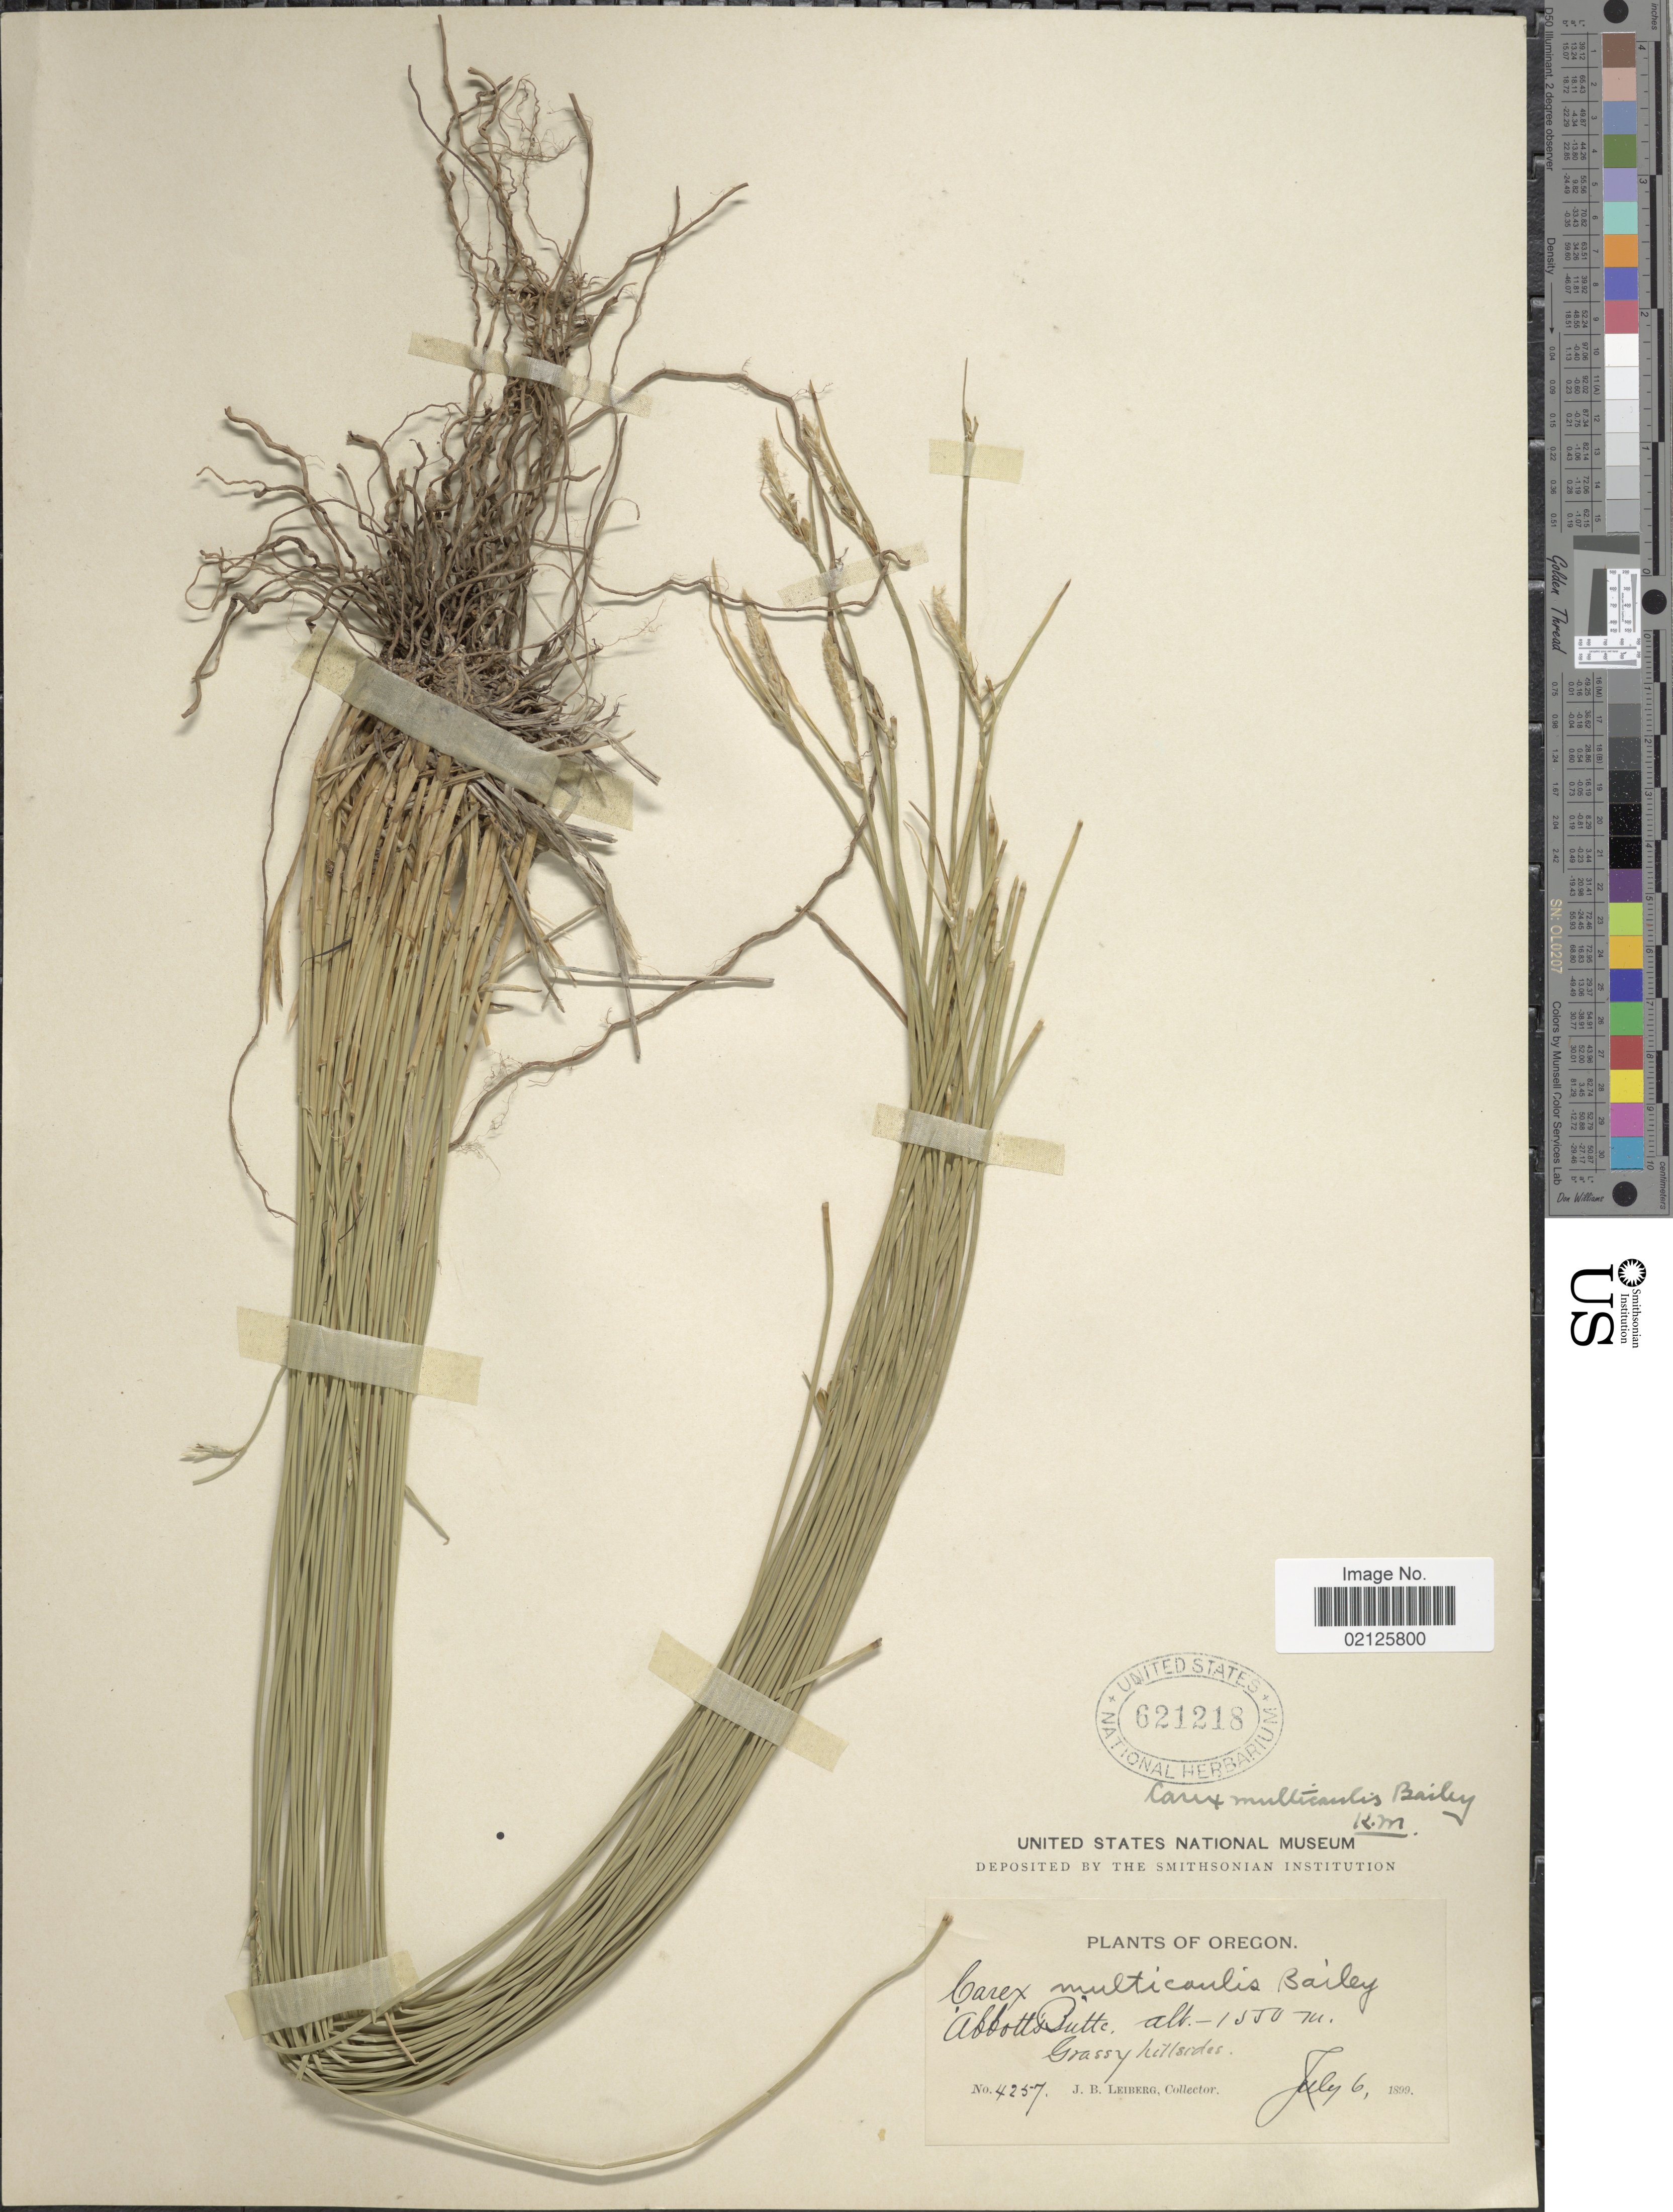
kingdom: Plantae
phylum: Tracheophyta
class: Liliopsida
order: Poales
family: Cyperaceae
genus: Carex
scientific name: Carex multicaulis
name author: L.H. Bailey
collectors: J. B. Leiberg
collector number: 4257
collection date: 1899-07-06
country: United States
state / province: Oregon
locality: Abbott's Butte, Grassy hillsides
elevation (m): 1550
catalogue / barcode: US 621218